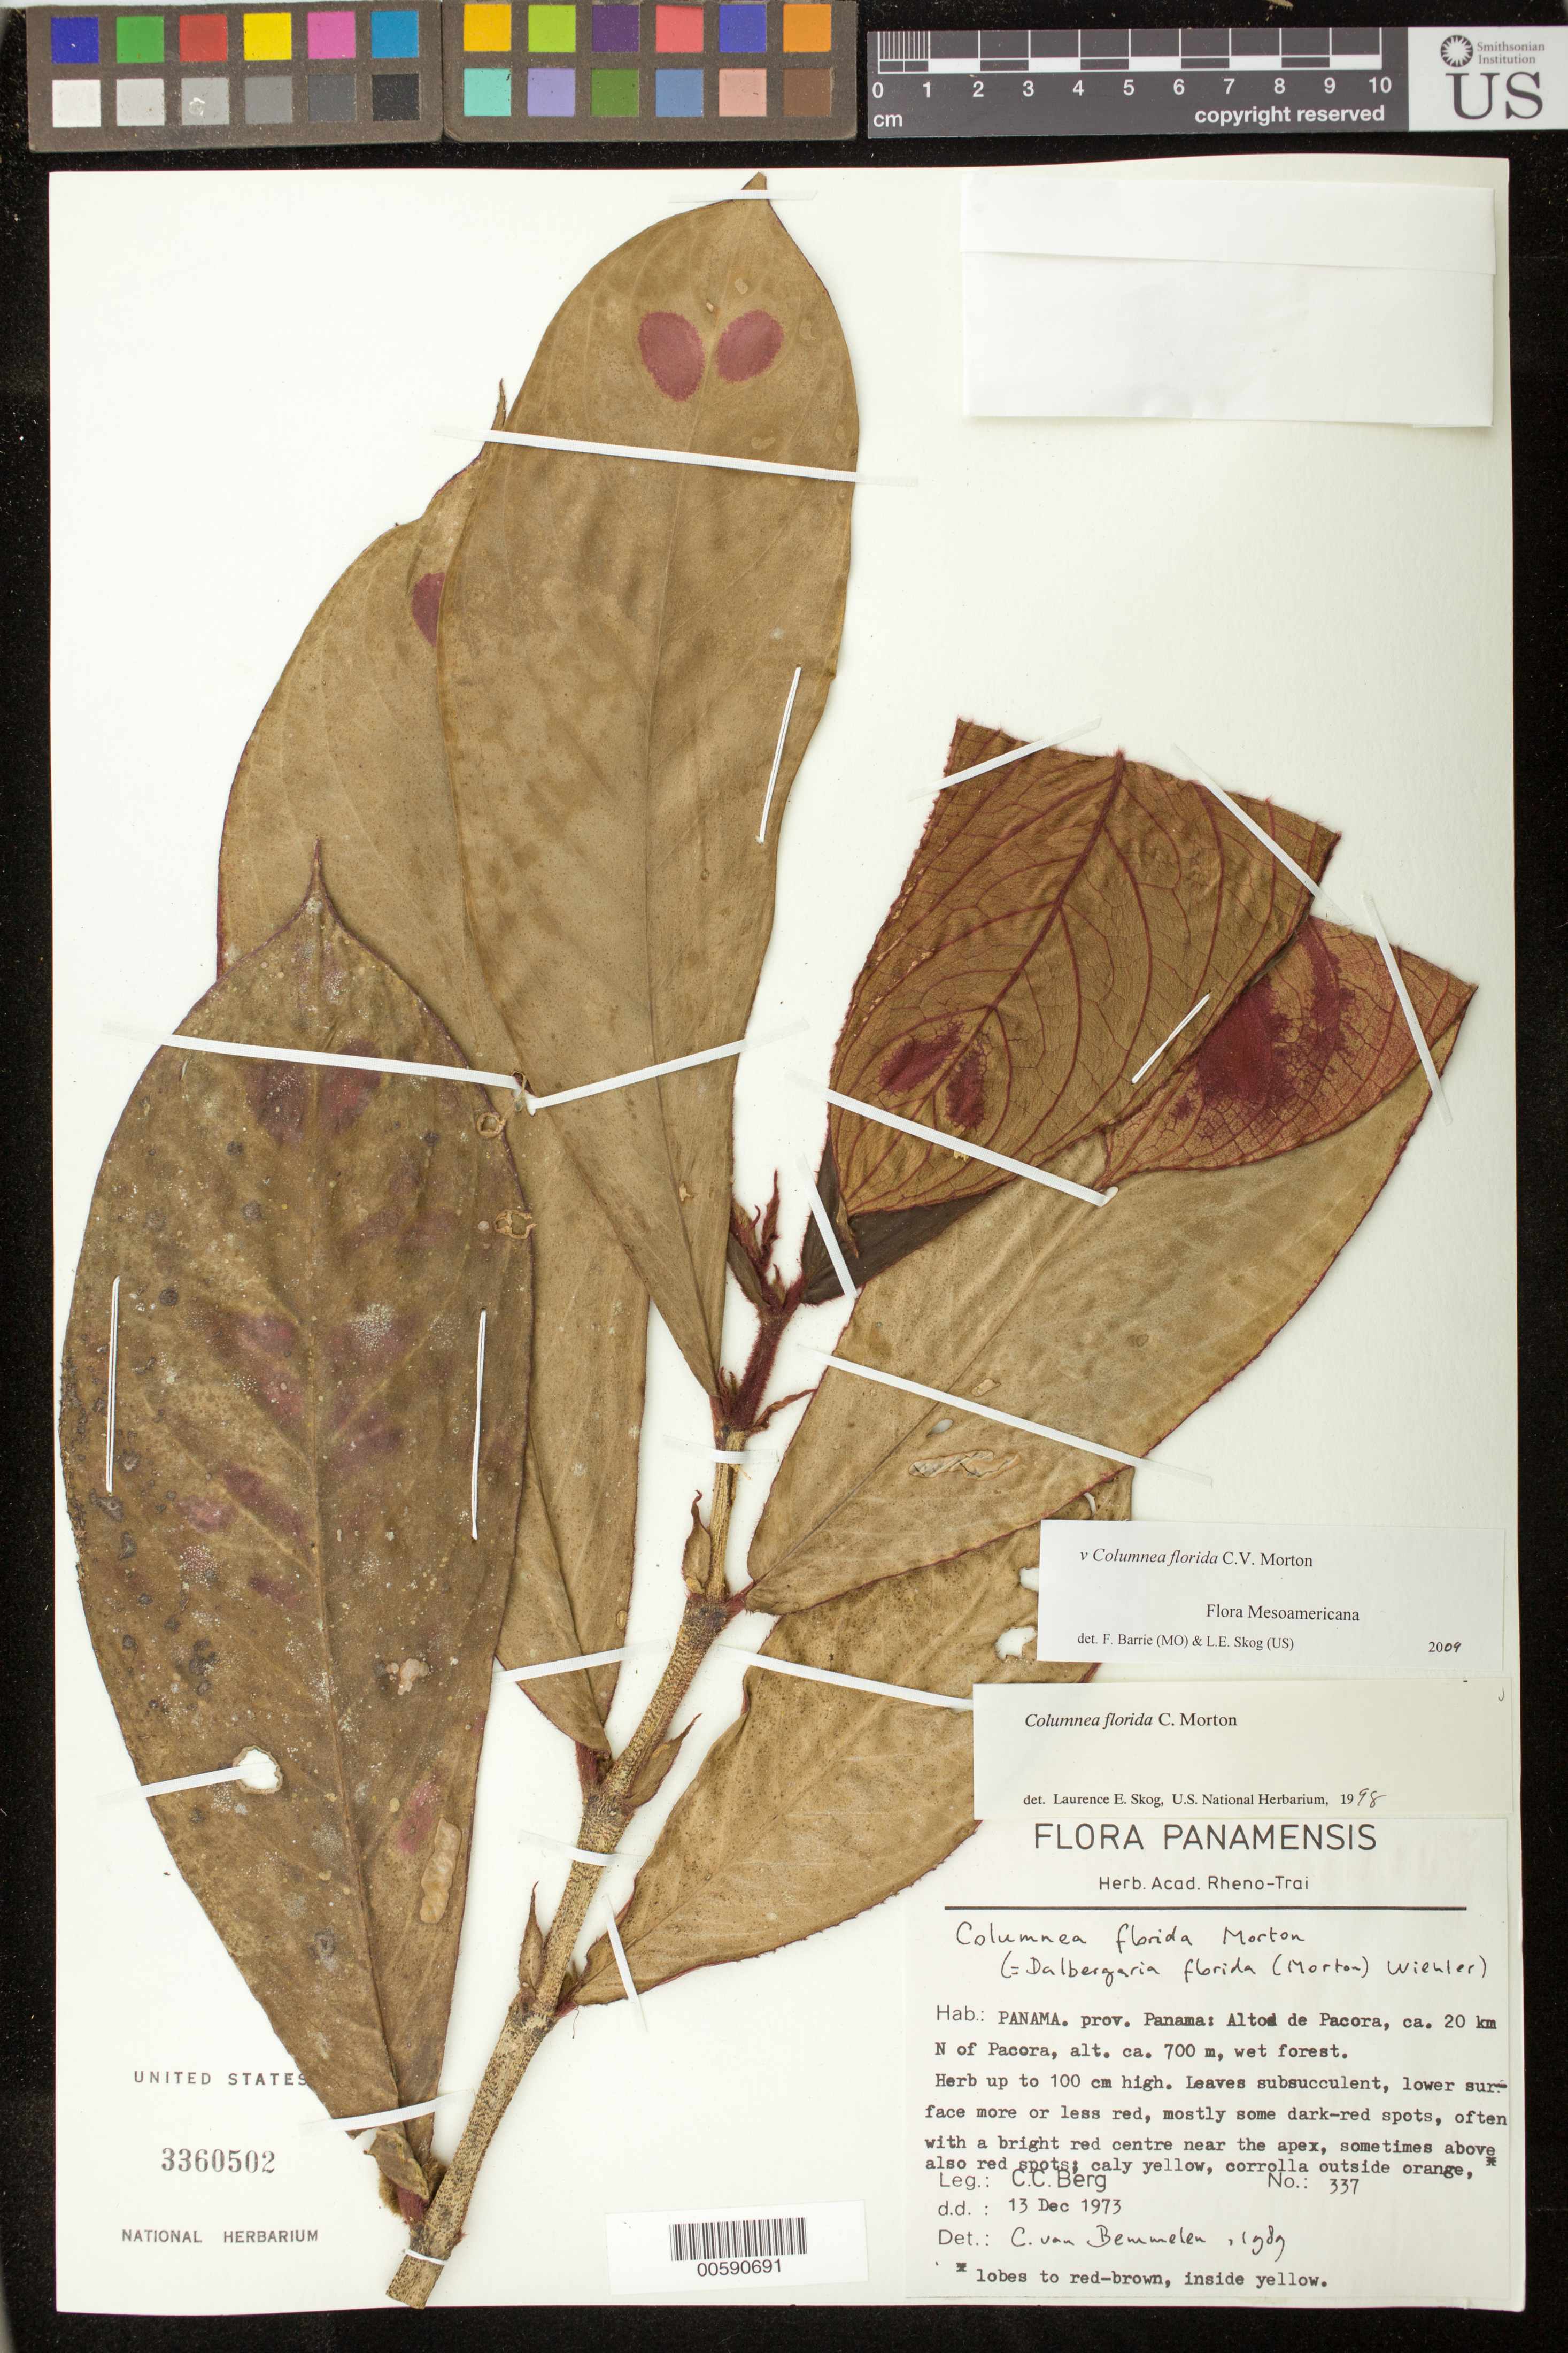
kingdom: Plantae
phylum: Tracheophyta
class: Magnoliopsida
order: Lamiales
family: Gesneriaceae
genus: Columnea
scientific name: Columnea florida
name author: C.V. Morton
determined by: Skog, Laurence E.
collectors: C. C. Berg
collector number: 337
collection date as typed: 13 Dec 1973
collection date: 1973-12-13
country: Panama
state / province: Panamá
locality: Alto de Pacora, ca. 20 km N of Pacora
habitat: Wet forest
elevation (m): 700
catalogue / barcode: US 3360502